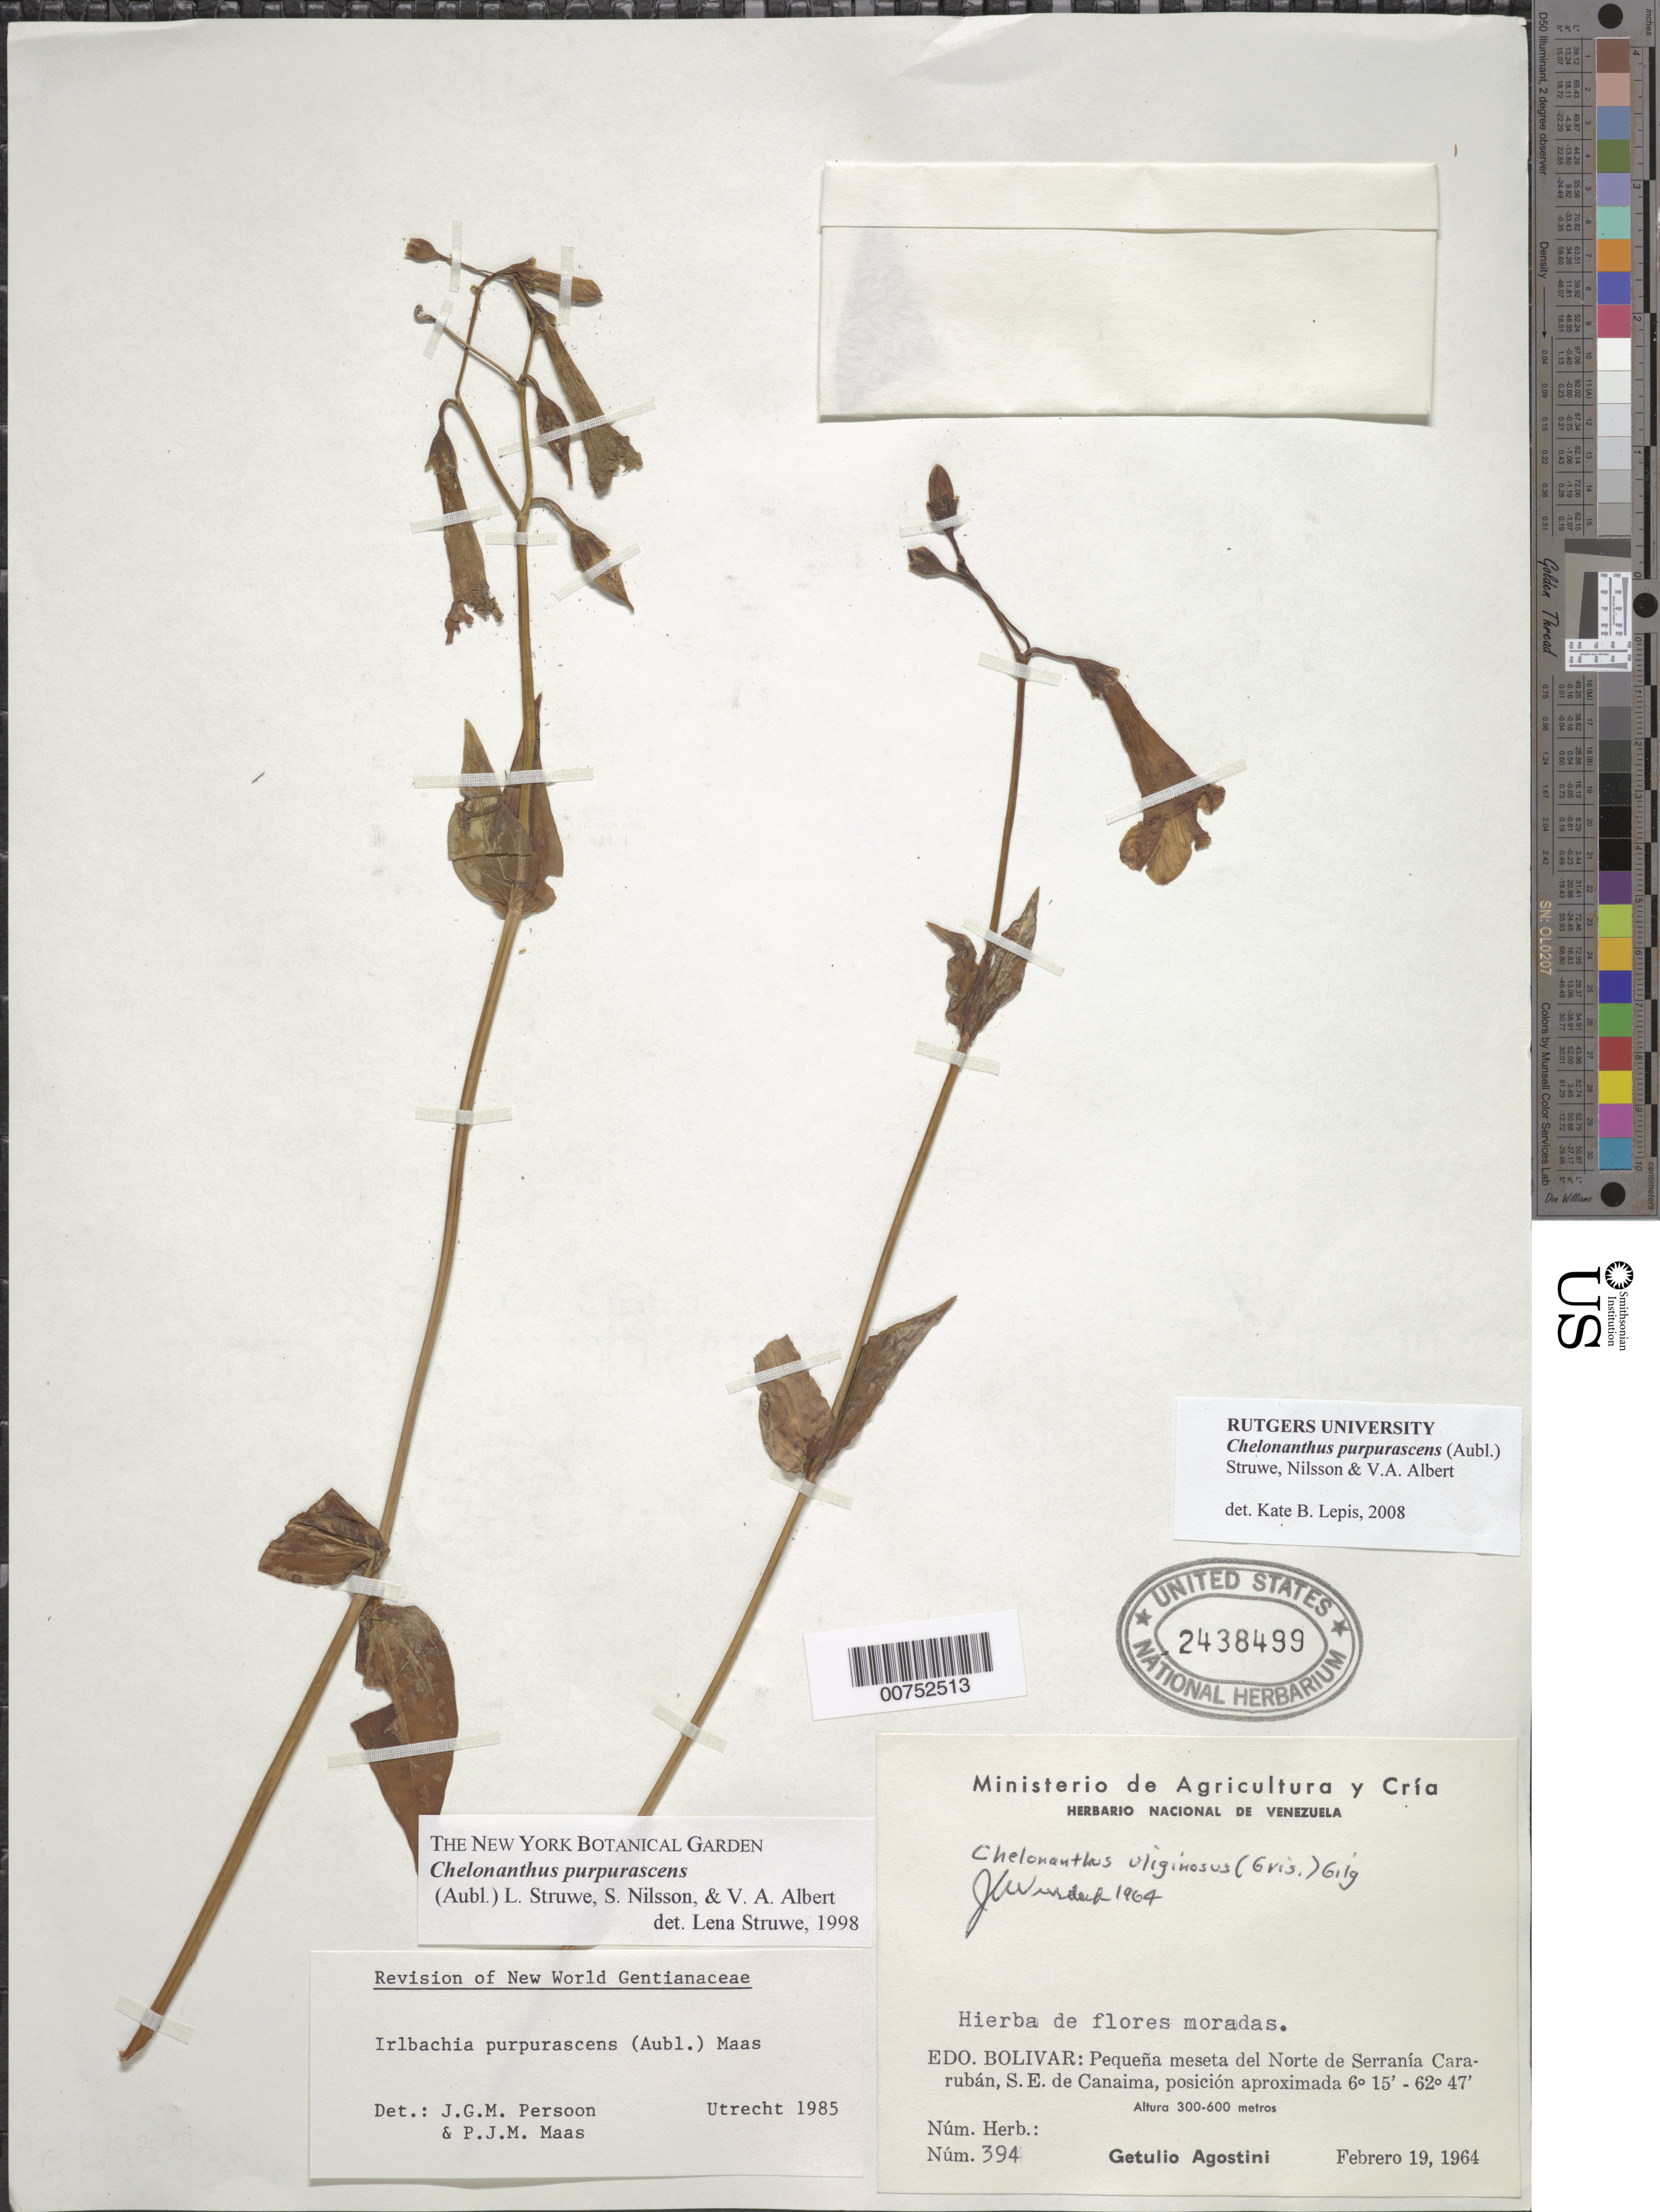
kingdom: Plantae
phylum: Tracheophyta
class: Magnoliopsida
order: Gentianales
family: Gentianaceae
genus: Chelonanthus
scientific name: Chelonanthus purpurascens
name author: (Aubl.) Struwe et al.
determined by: Struwe, L.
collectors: G. Agostini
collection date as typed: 19-Feb-64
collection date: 1964-02-19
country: Venezuela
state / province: Bolívar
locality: Serrania Cararuban, N of, and SE of Canaima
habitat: Small plateau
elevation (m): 300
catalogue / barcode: US 2438499